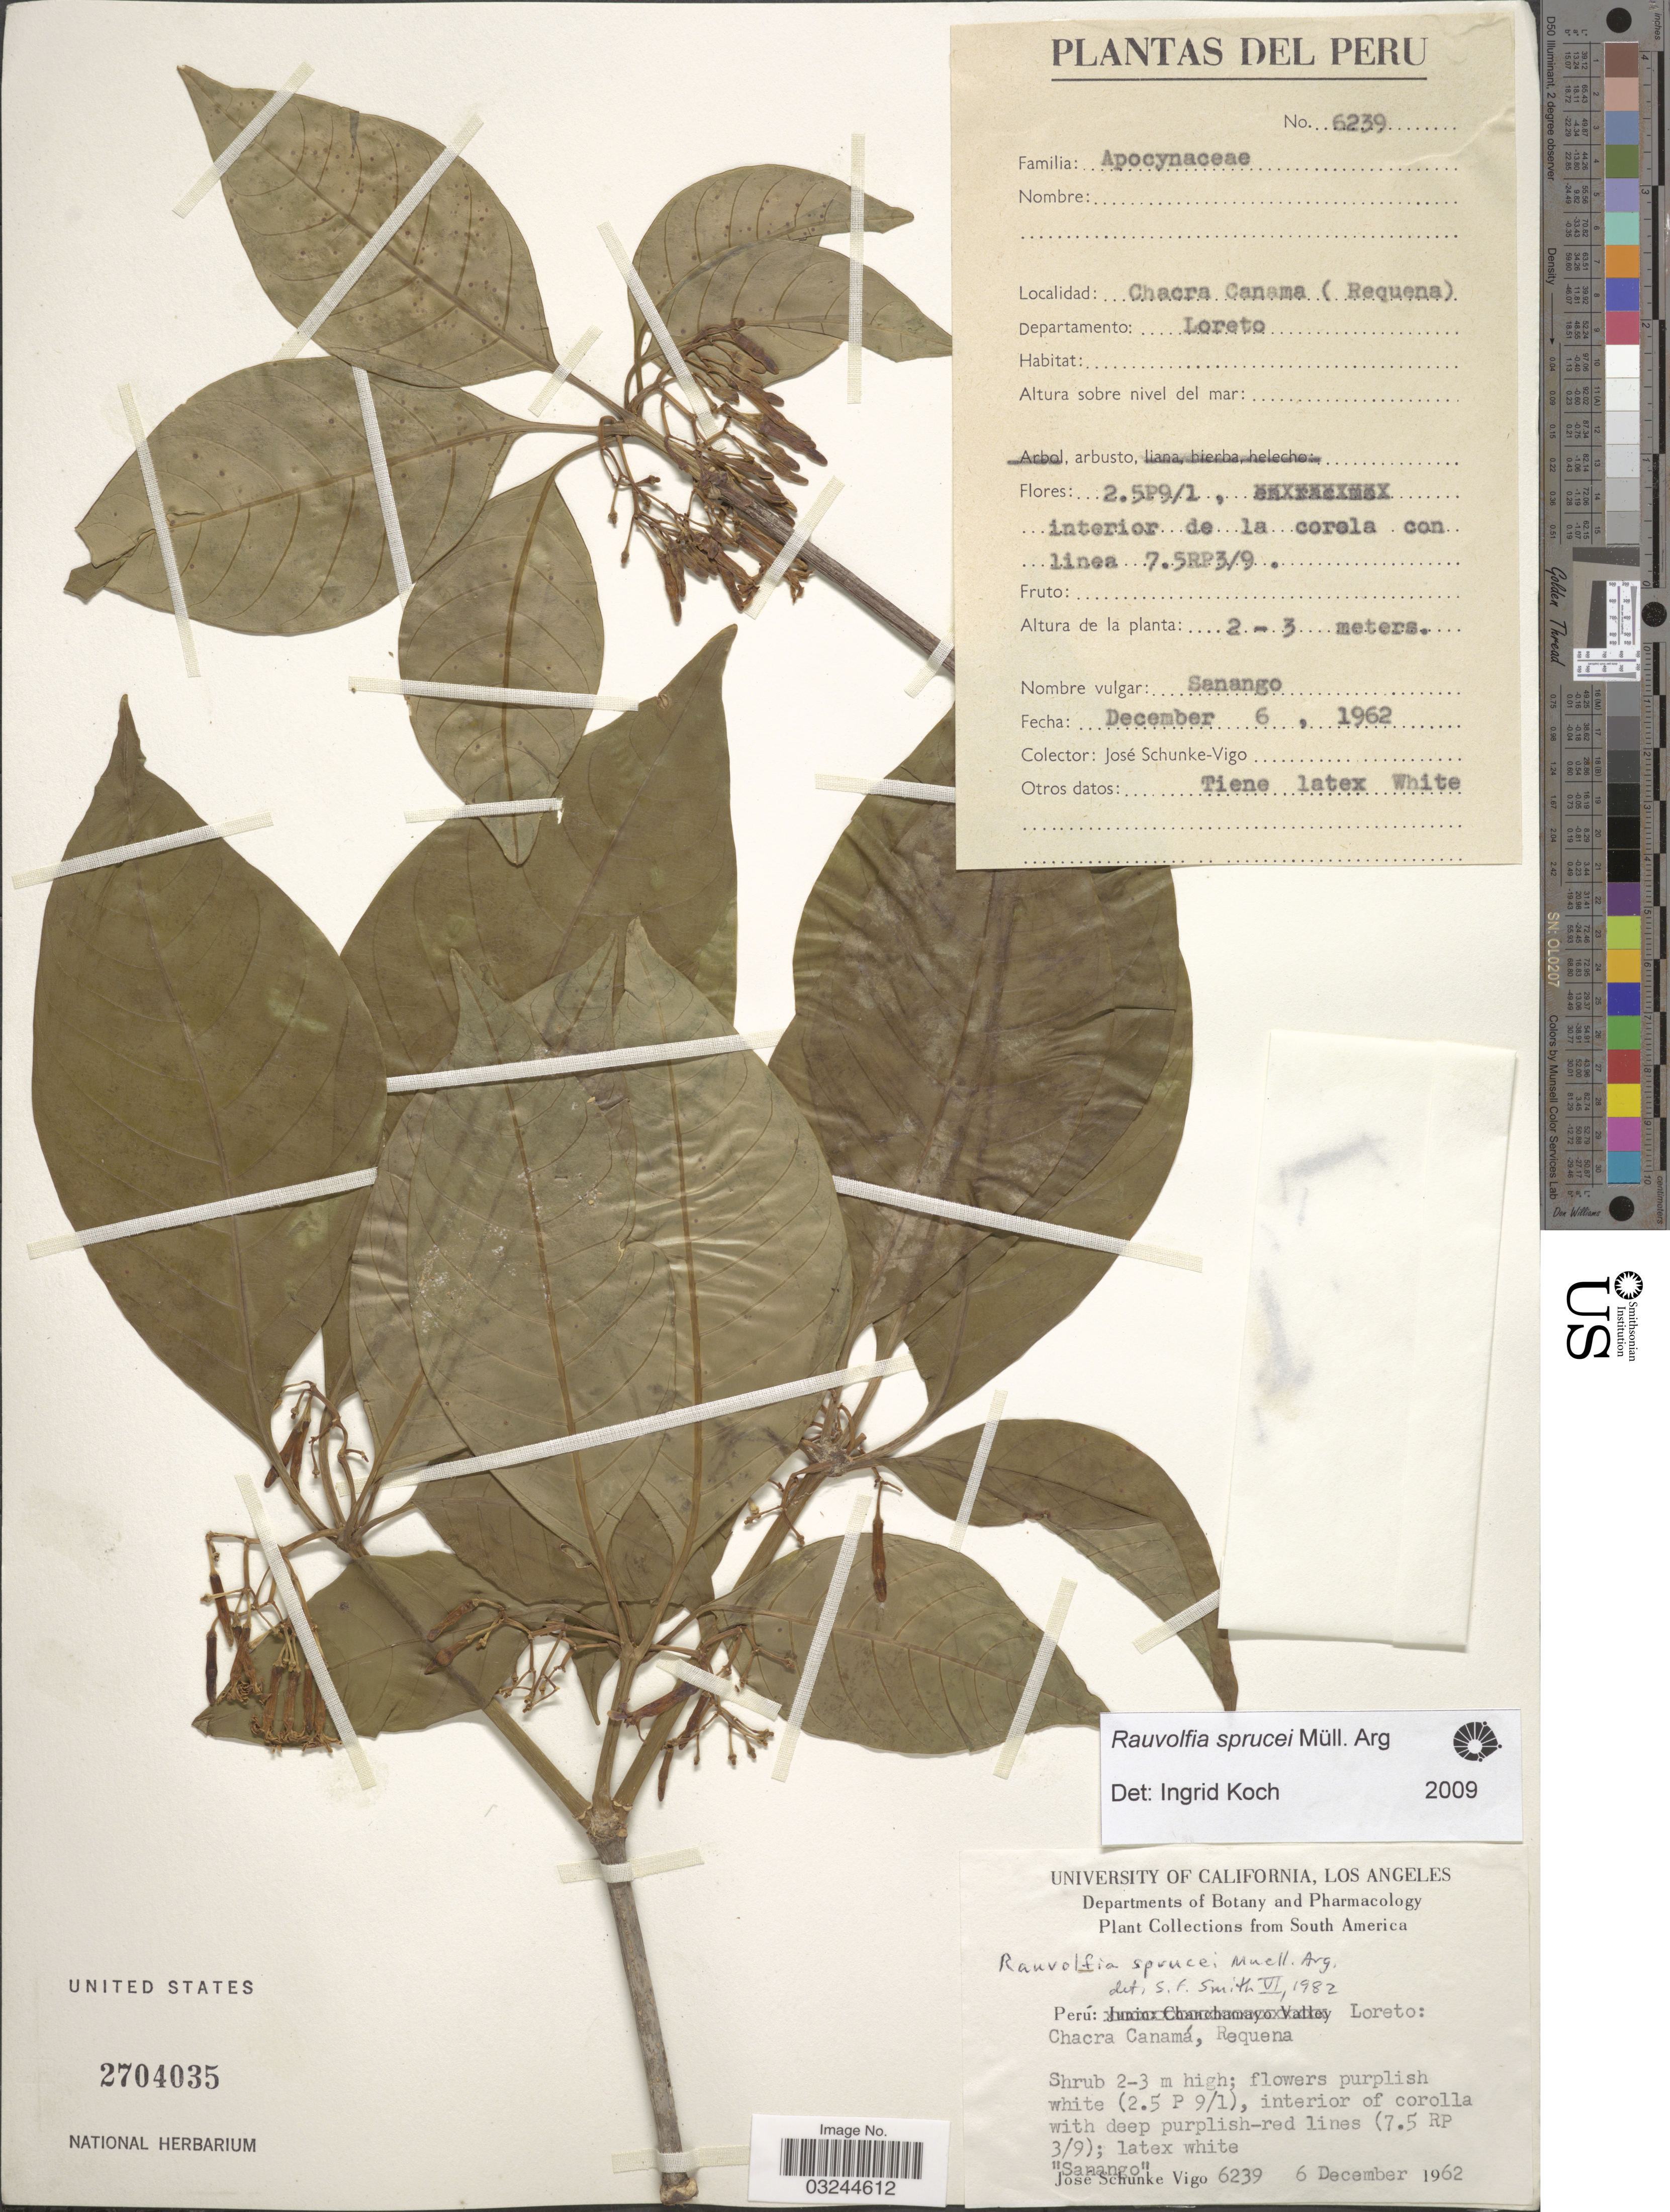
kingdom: Plantae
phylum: Tracheophyta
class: Magnoliopsida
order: Gentianales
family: Apocynaceae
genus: Rauvolfia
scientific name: Rauvolfia sprucei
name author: Müll. Arg.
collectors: J. Schunke Vigo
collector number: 6239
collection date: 1962-12-06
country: Peru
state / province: Loreto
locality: Chacra Canamá, Requena. Departamento: Loreto.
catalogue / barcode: US 2704035